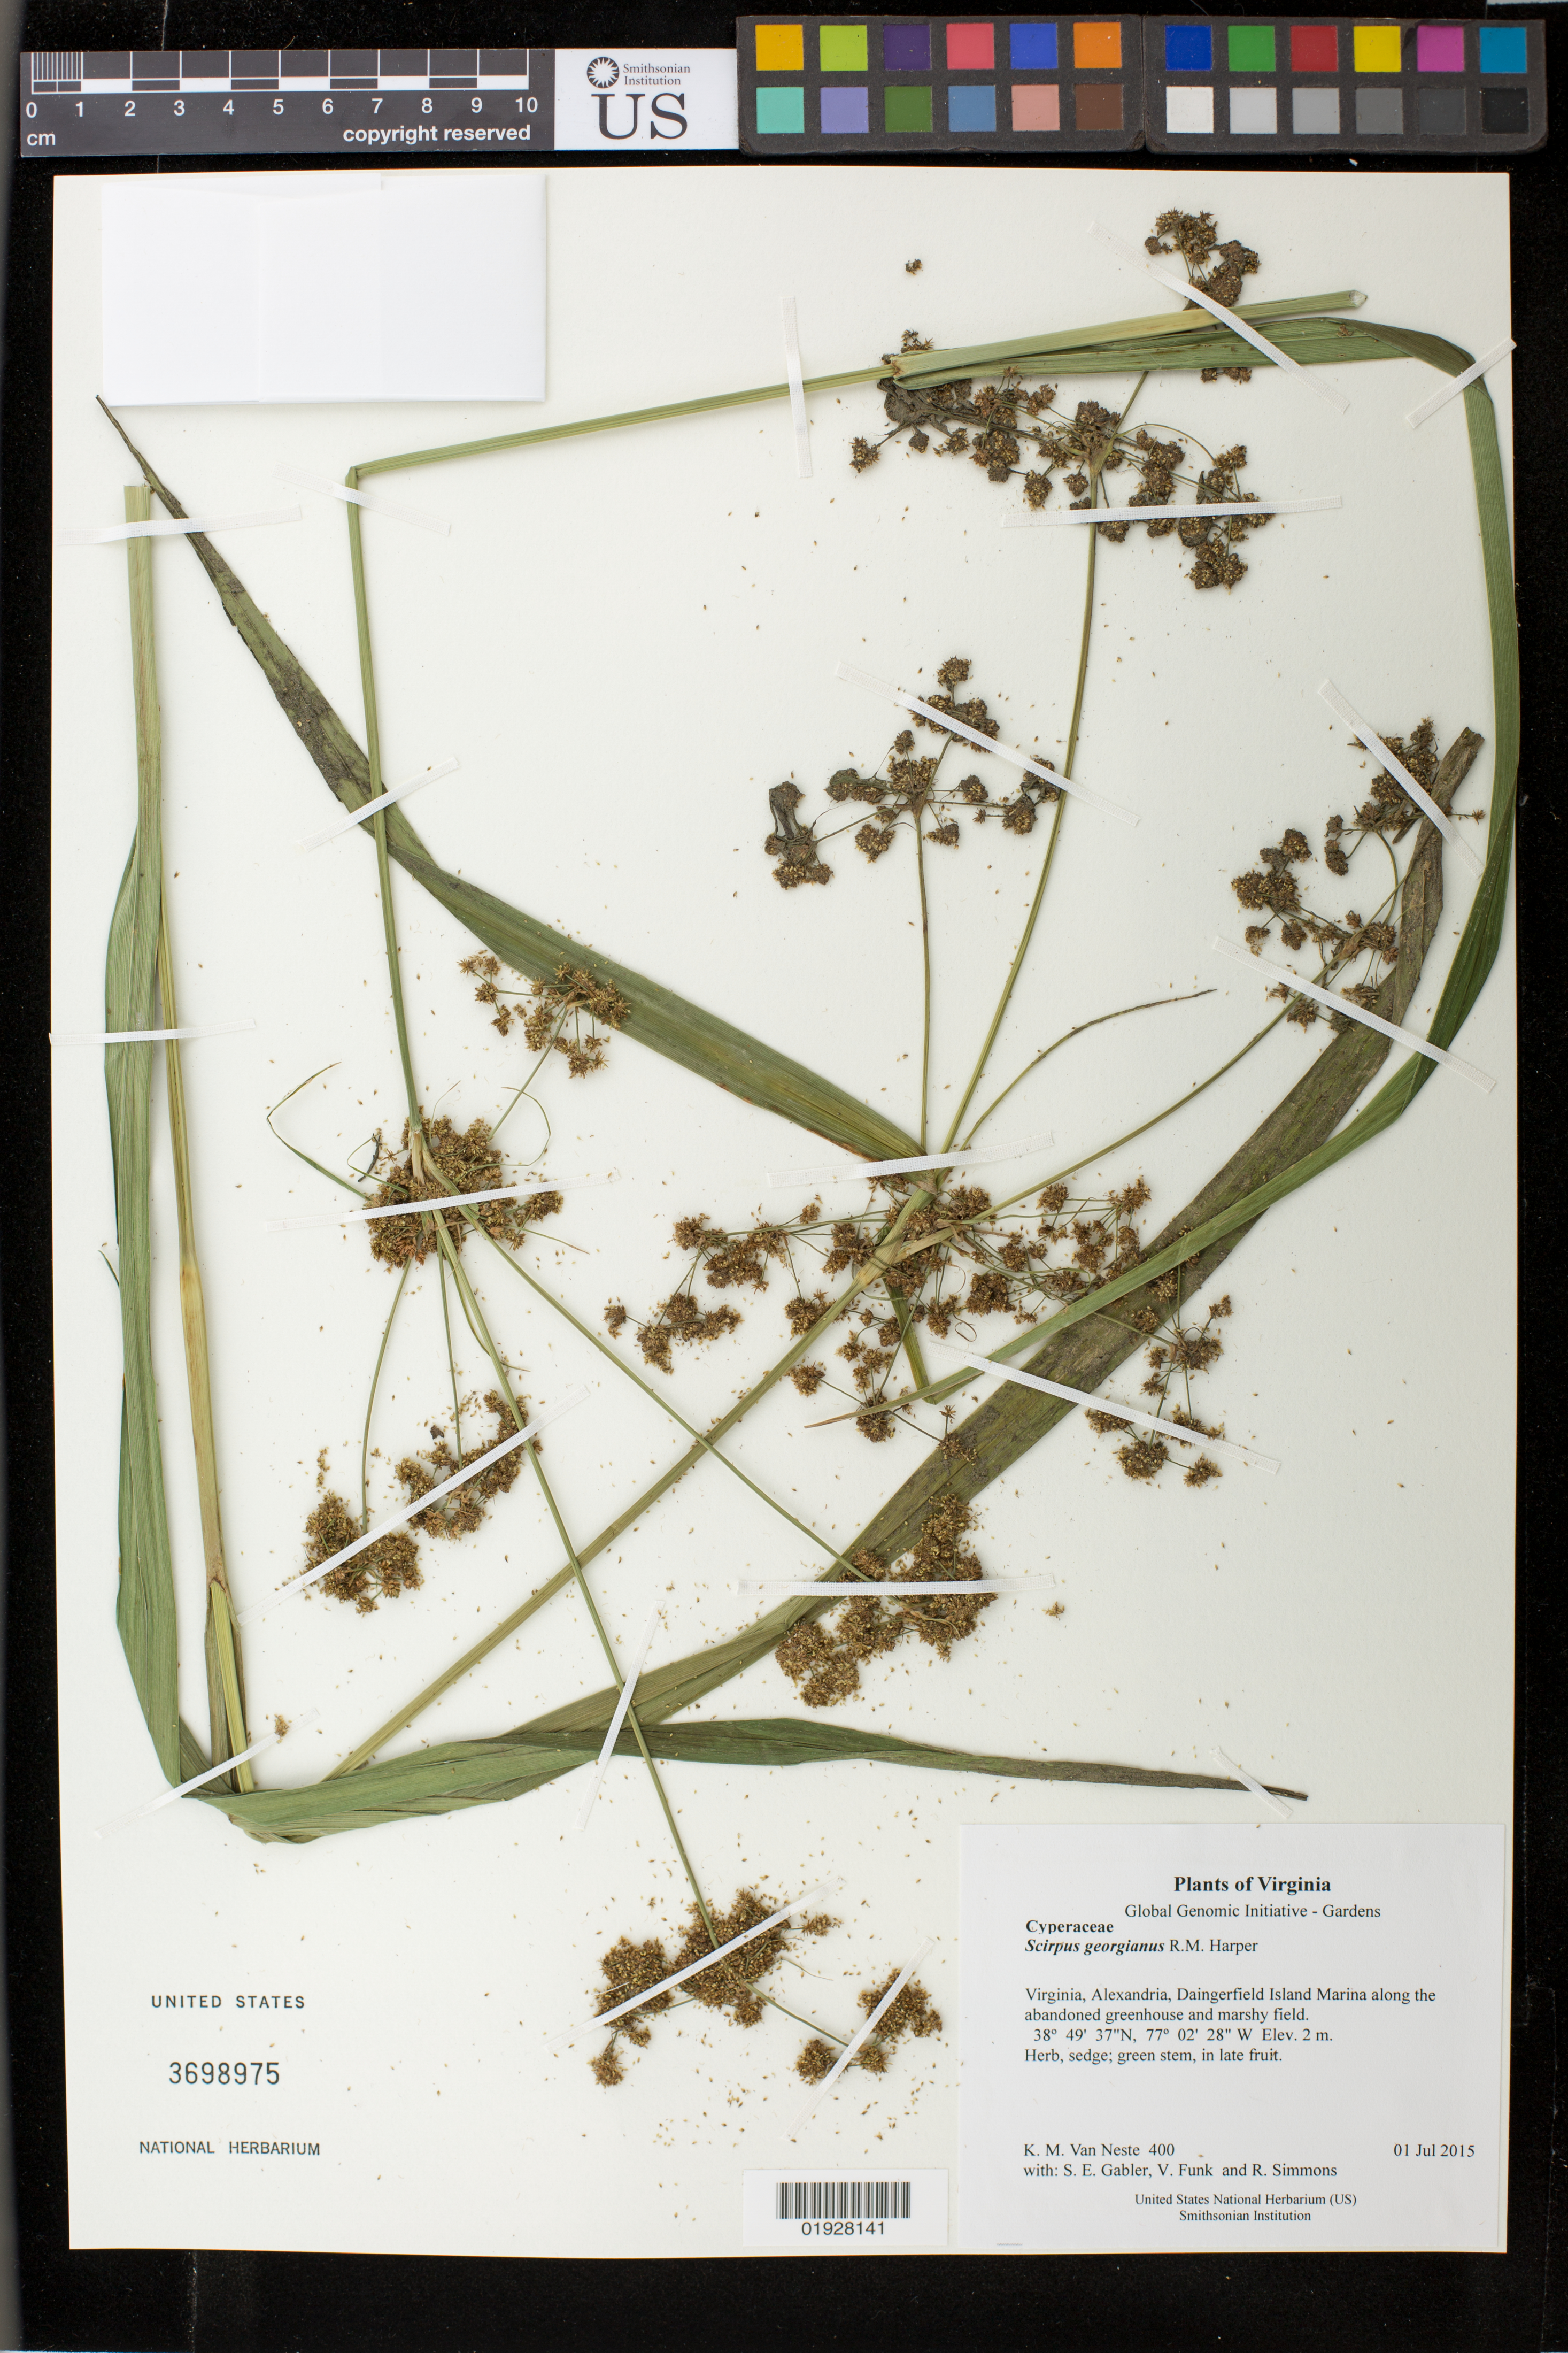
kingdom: Plantae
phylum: Tracheophyta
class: Liliopsida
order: Poales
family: Cyperaceae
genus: Scirpus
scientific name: Scirpus georgianus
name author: R.M. Harper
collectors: K. M. Van Neste, S. E. Gabler, V. Funk & R. Simmons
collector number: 400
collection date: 2015-07-01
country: United States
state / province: Virginia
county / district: City of Alexandria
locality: Daingerfield Island Marina along the abandoned greenhouse and marshy field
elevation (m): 2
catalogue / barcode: US 3698975